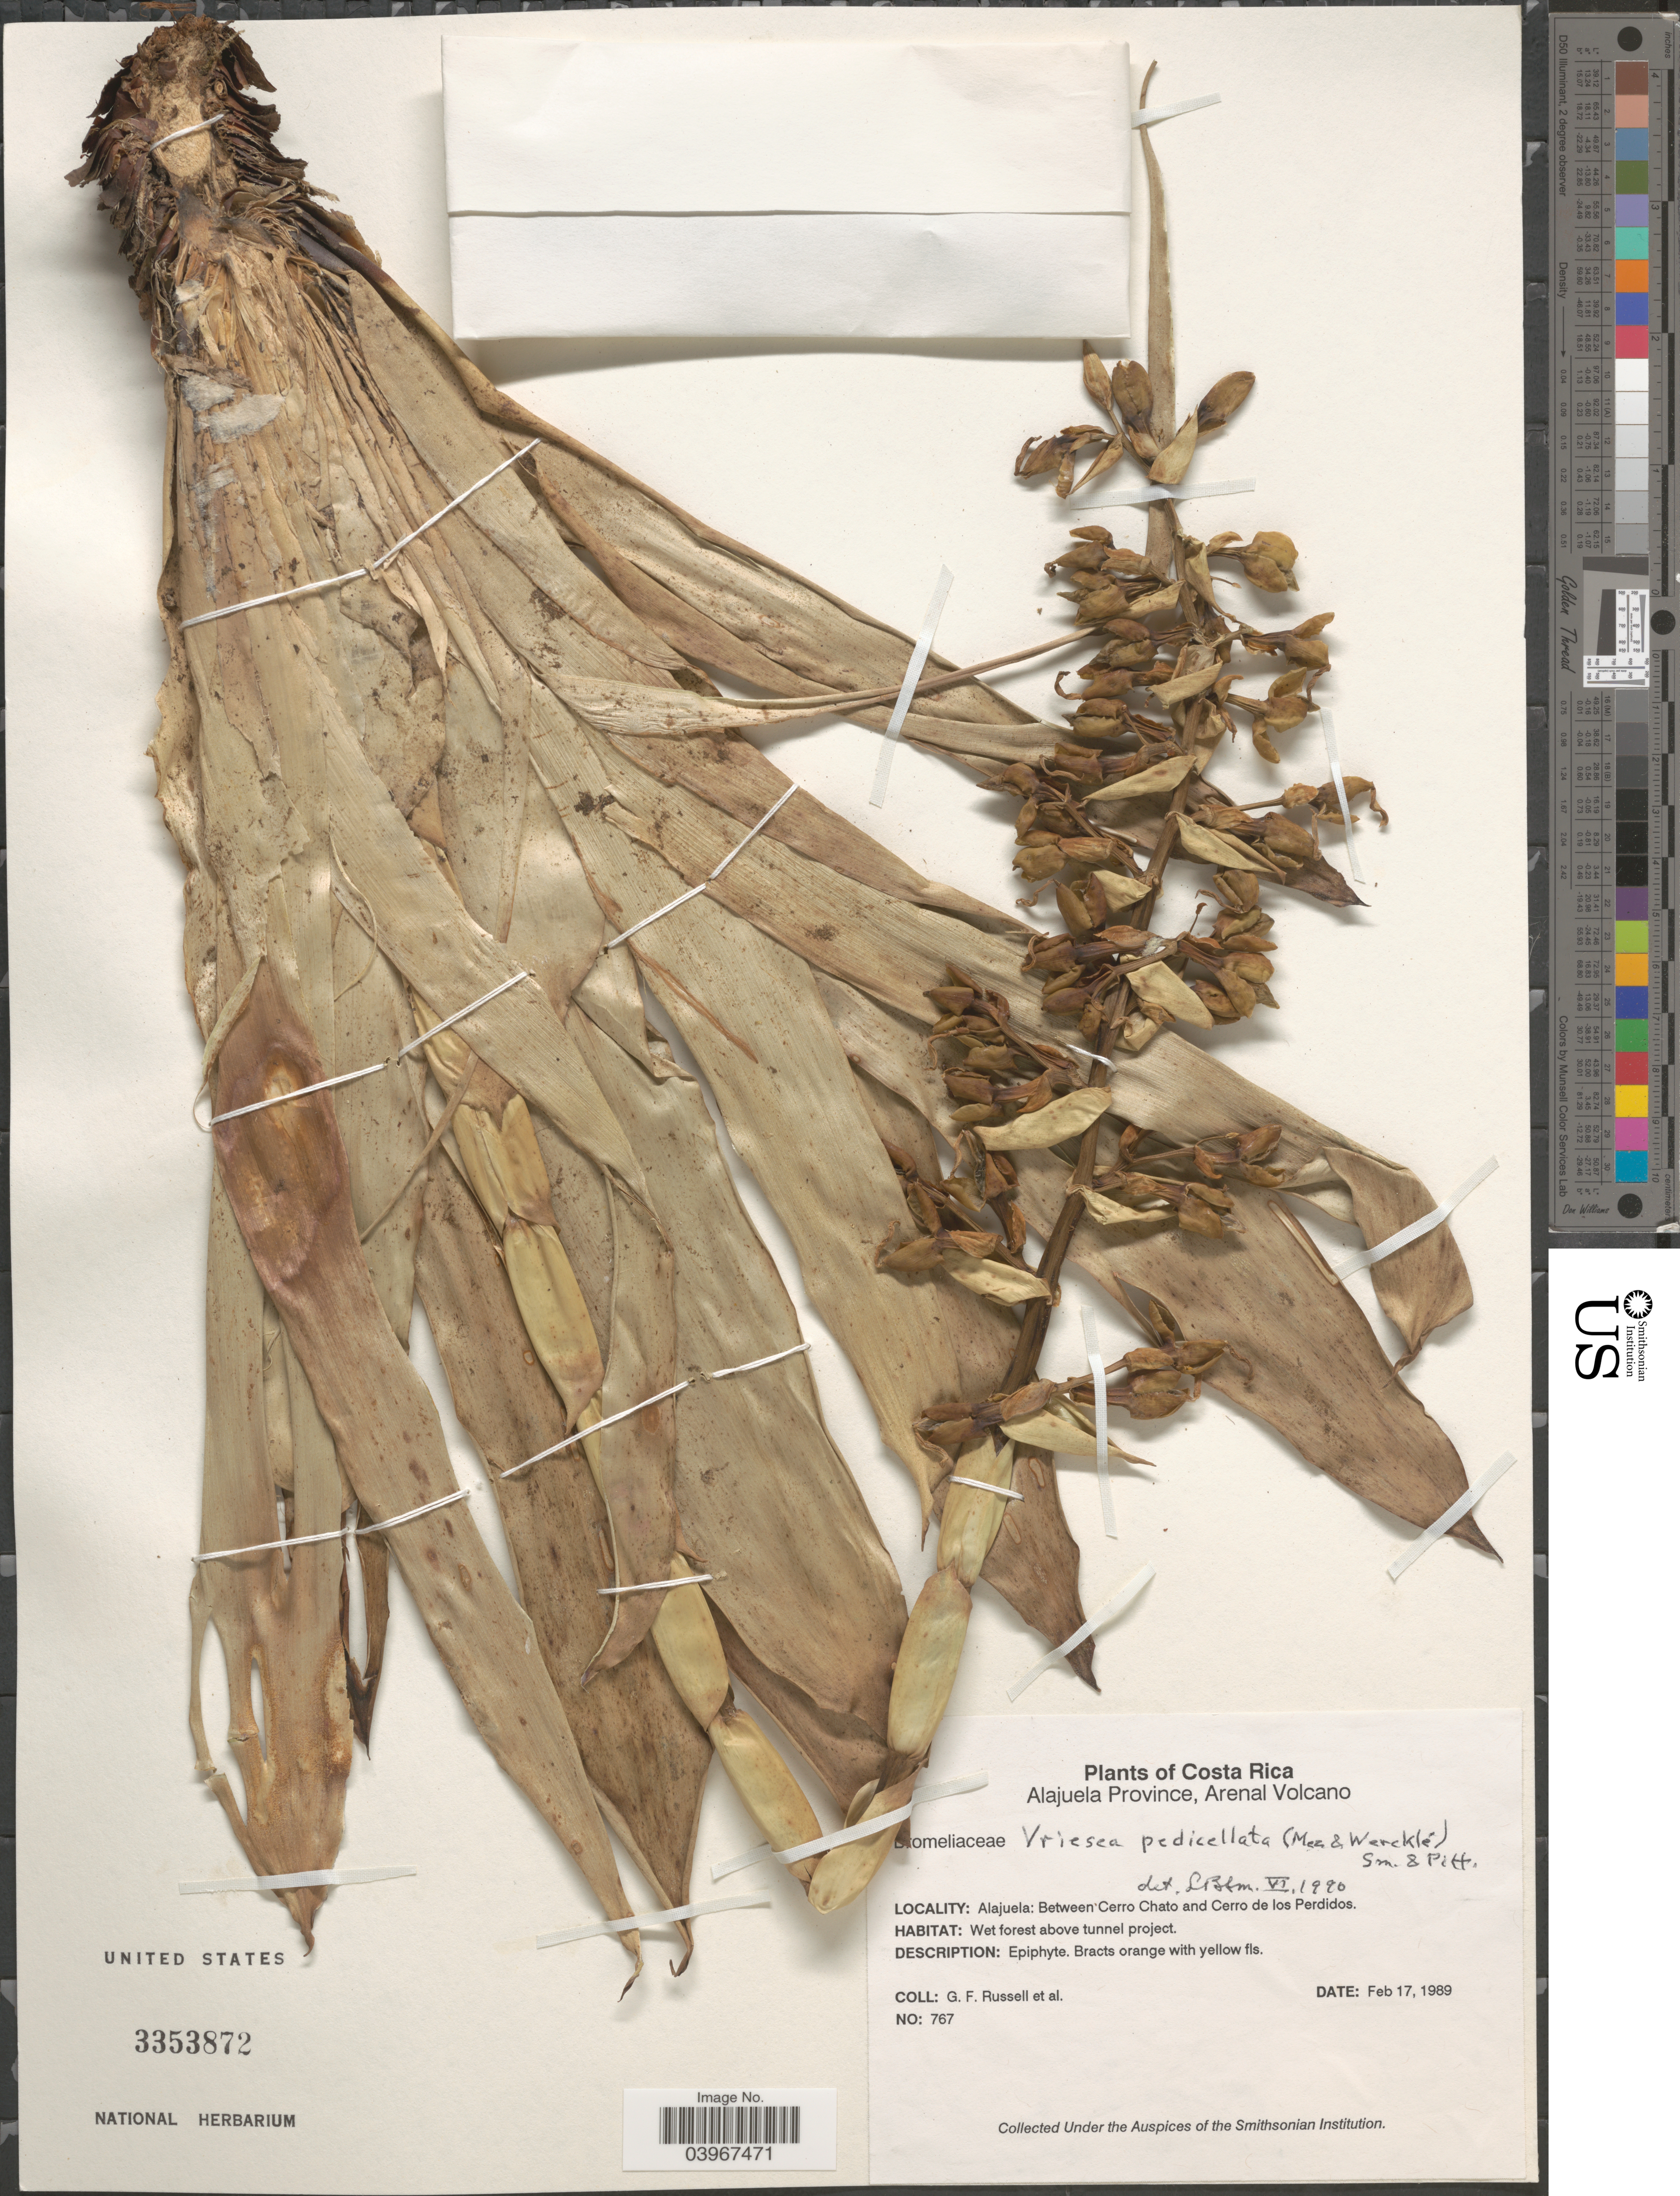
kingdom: Plantae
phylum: Tracheophyta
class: Liliopsida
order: Poales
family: Bromeliaceae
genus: Werauhia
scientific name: Werauhia pedicellata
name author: (Mez & Wercklé) J.R. Grant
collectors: G. Russell & et al.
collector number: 767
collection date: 1989-02-17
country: Costa Rica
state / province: Alajuela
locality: Arenal Volcano. Between Cerro Chato and Cerro de los Perdidos.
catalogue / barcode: US 3353872